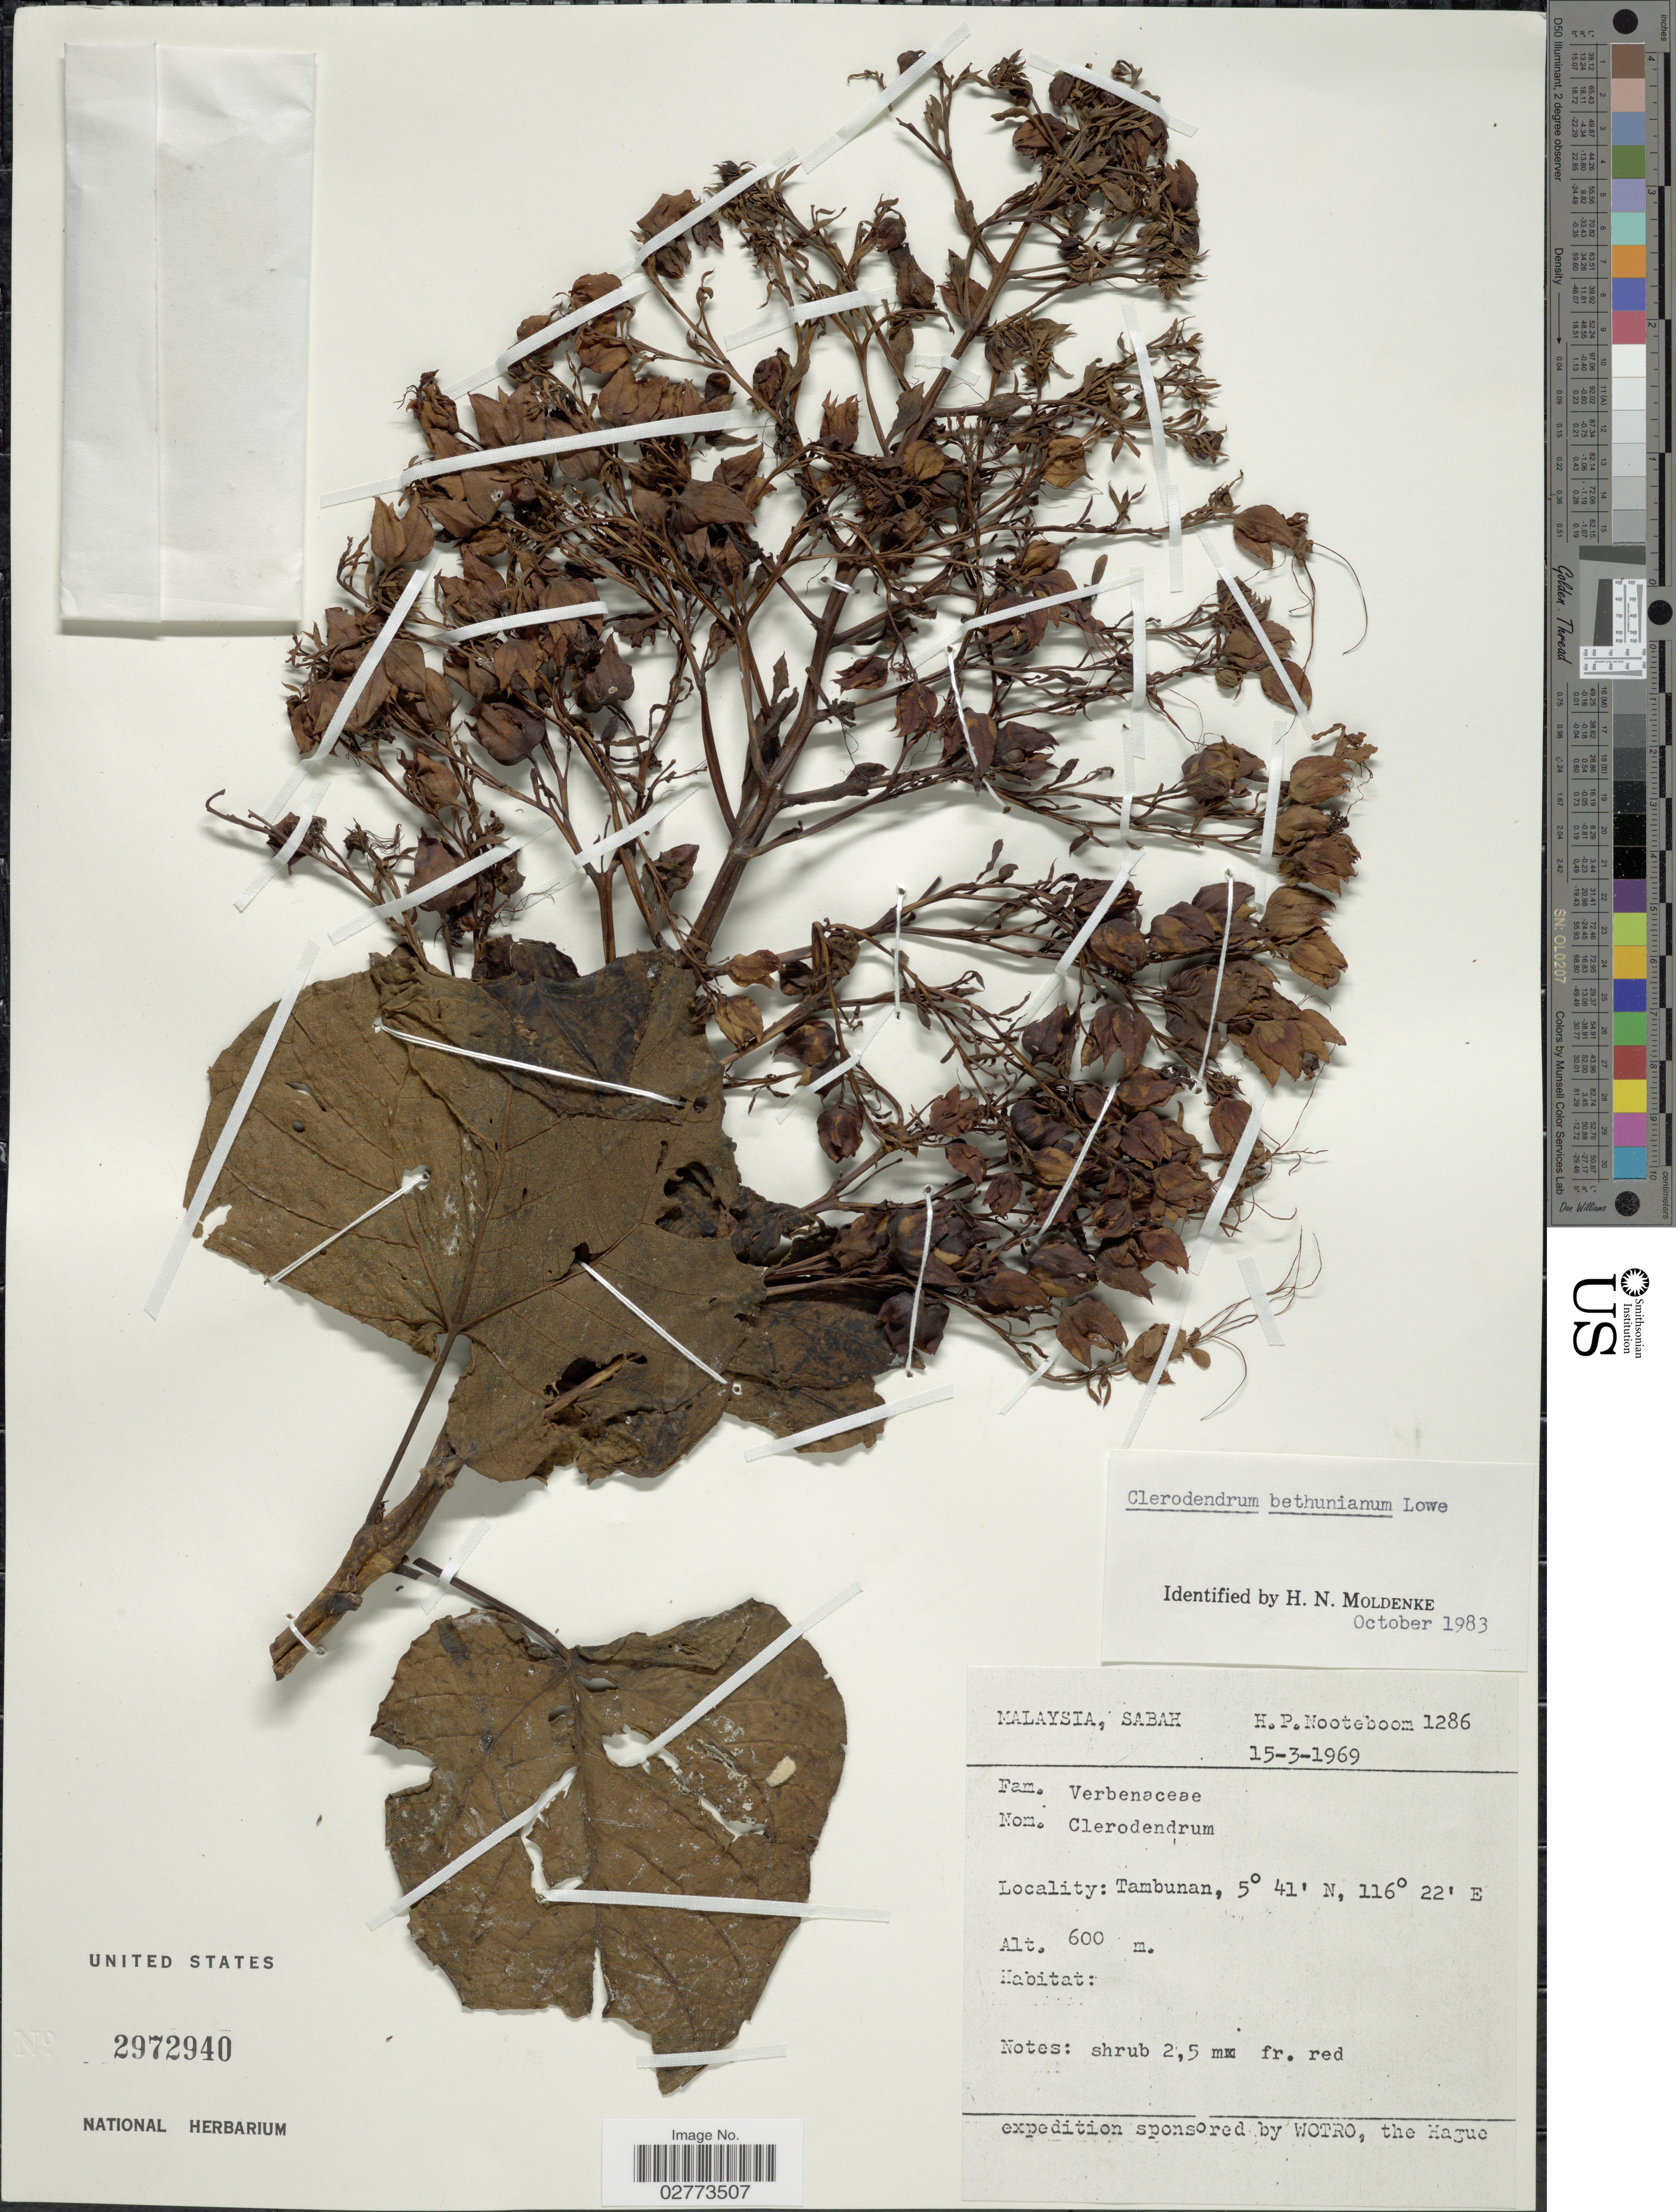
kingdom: Plantae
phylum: Tracheophyta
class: Magnoliopsida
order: Lamiales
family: Lamiaceae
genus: Clerodendrum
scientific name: Clerodendrum bethuneanum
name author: H. Low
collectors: H. P. Nooteboom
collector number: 1286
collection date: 1969-03-15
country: Malaysia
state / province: Sabah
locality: Tambunan.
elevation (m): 600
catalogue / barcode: US 2972940